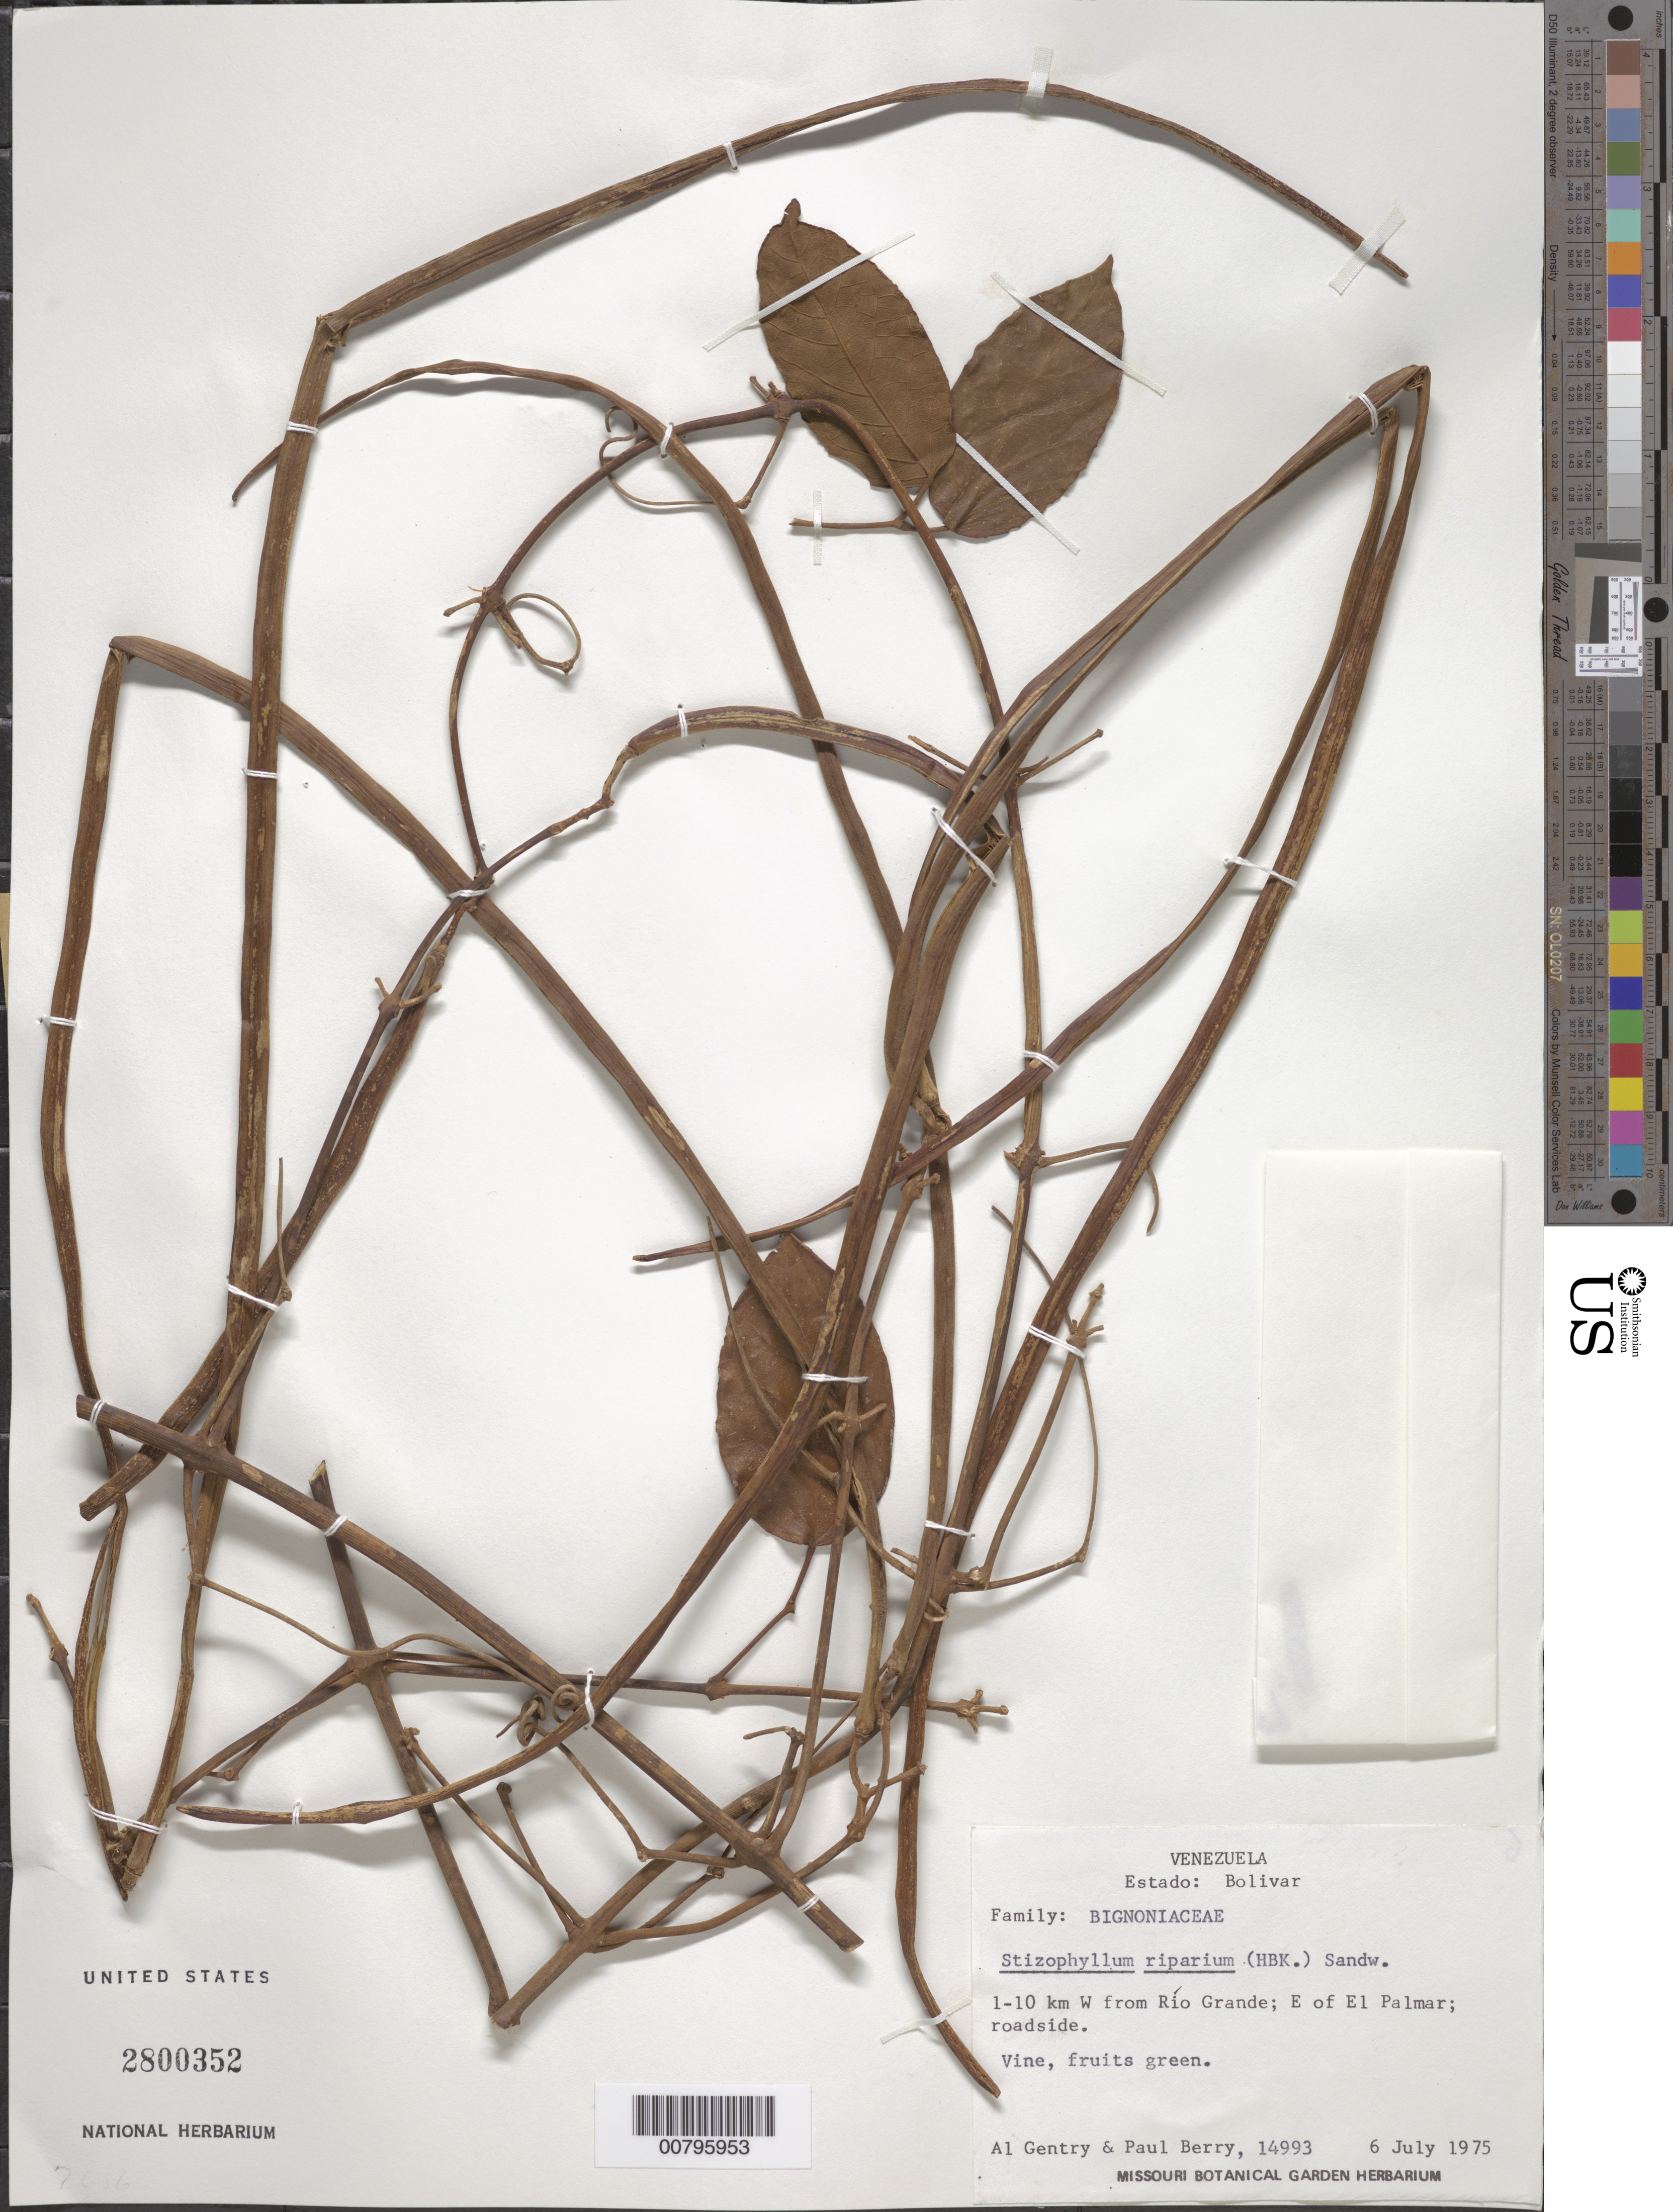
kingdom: Plantae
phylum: Tracheophyta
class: Magnoliopsida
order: Lamiales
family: Bignoniaceae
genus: Stizophyllum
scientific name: Stizophyllum riparium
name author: (Kunth) Sandwith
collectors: A. H. Gentry & P. Berry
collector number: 14993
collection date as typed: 6-Jul-75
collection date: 1975-07-06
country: Venezuela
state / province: Bolívar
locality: Río Grande, 1-10 km W of río and E of El Palmar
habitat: Roadside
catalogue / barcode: US 2800352